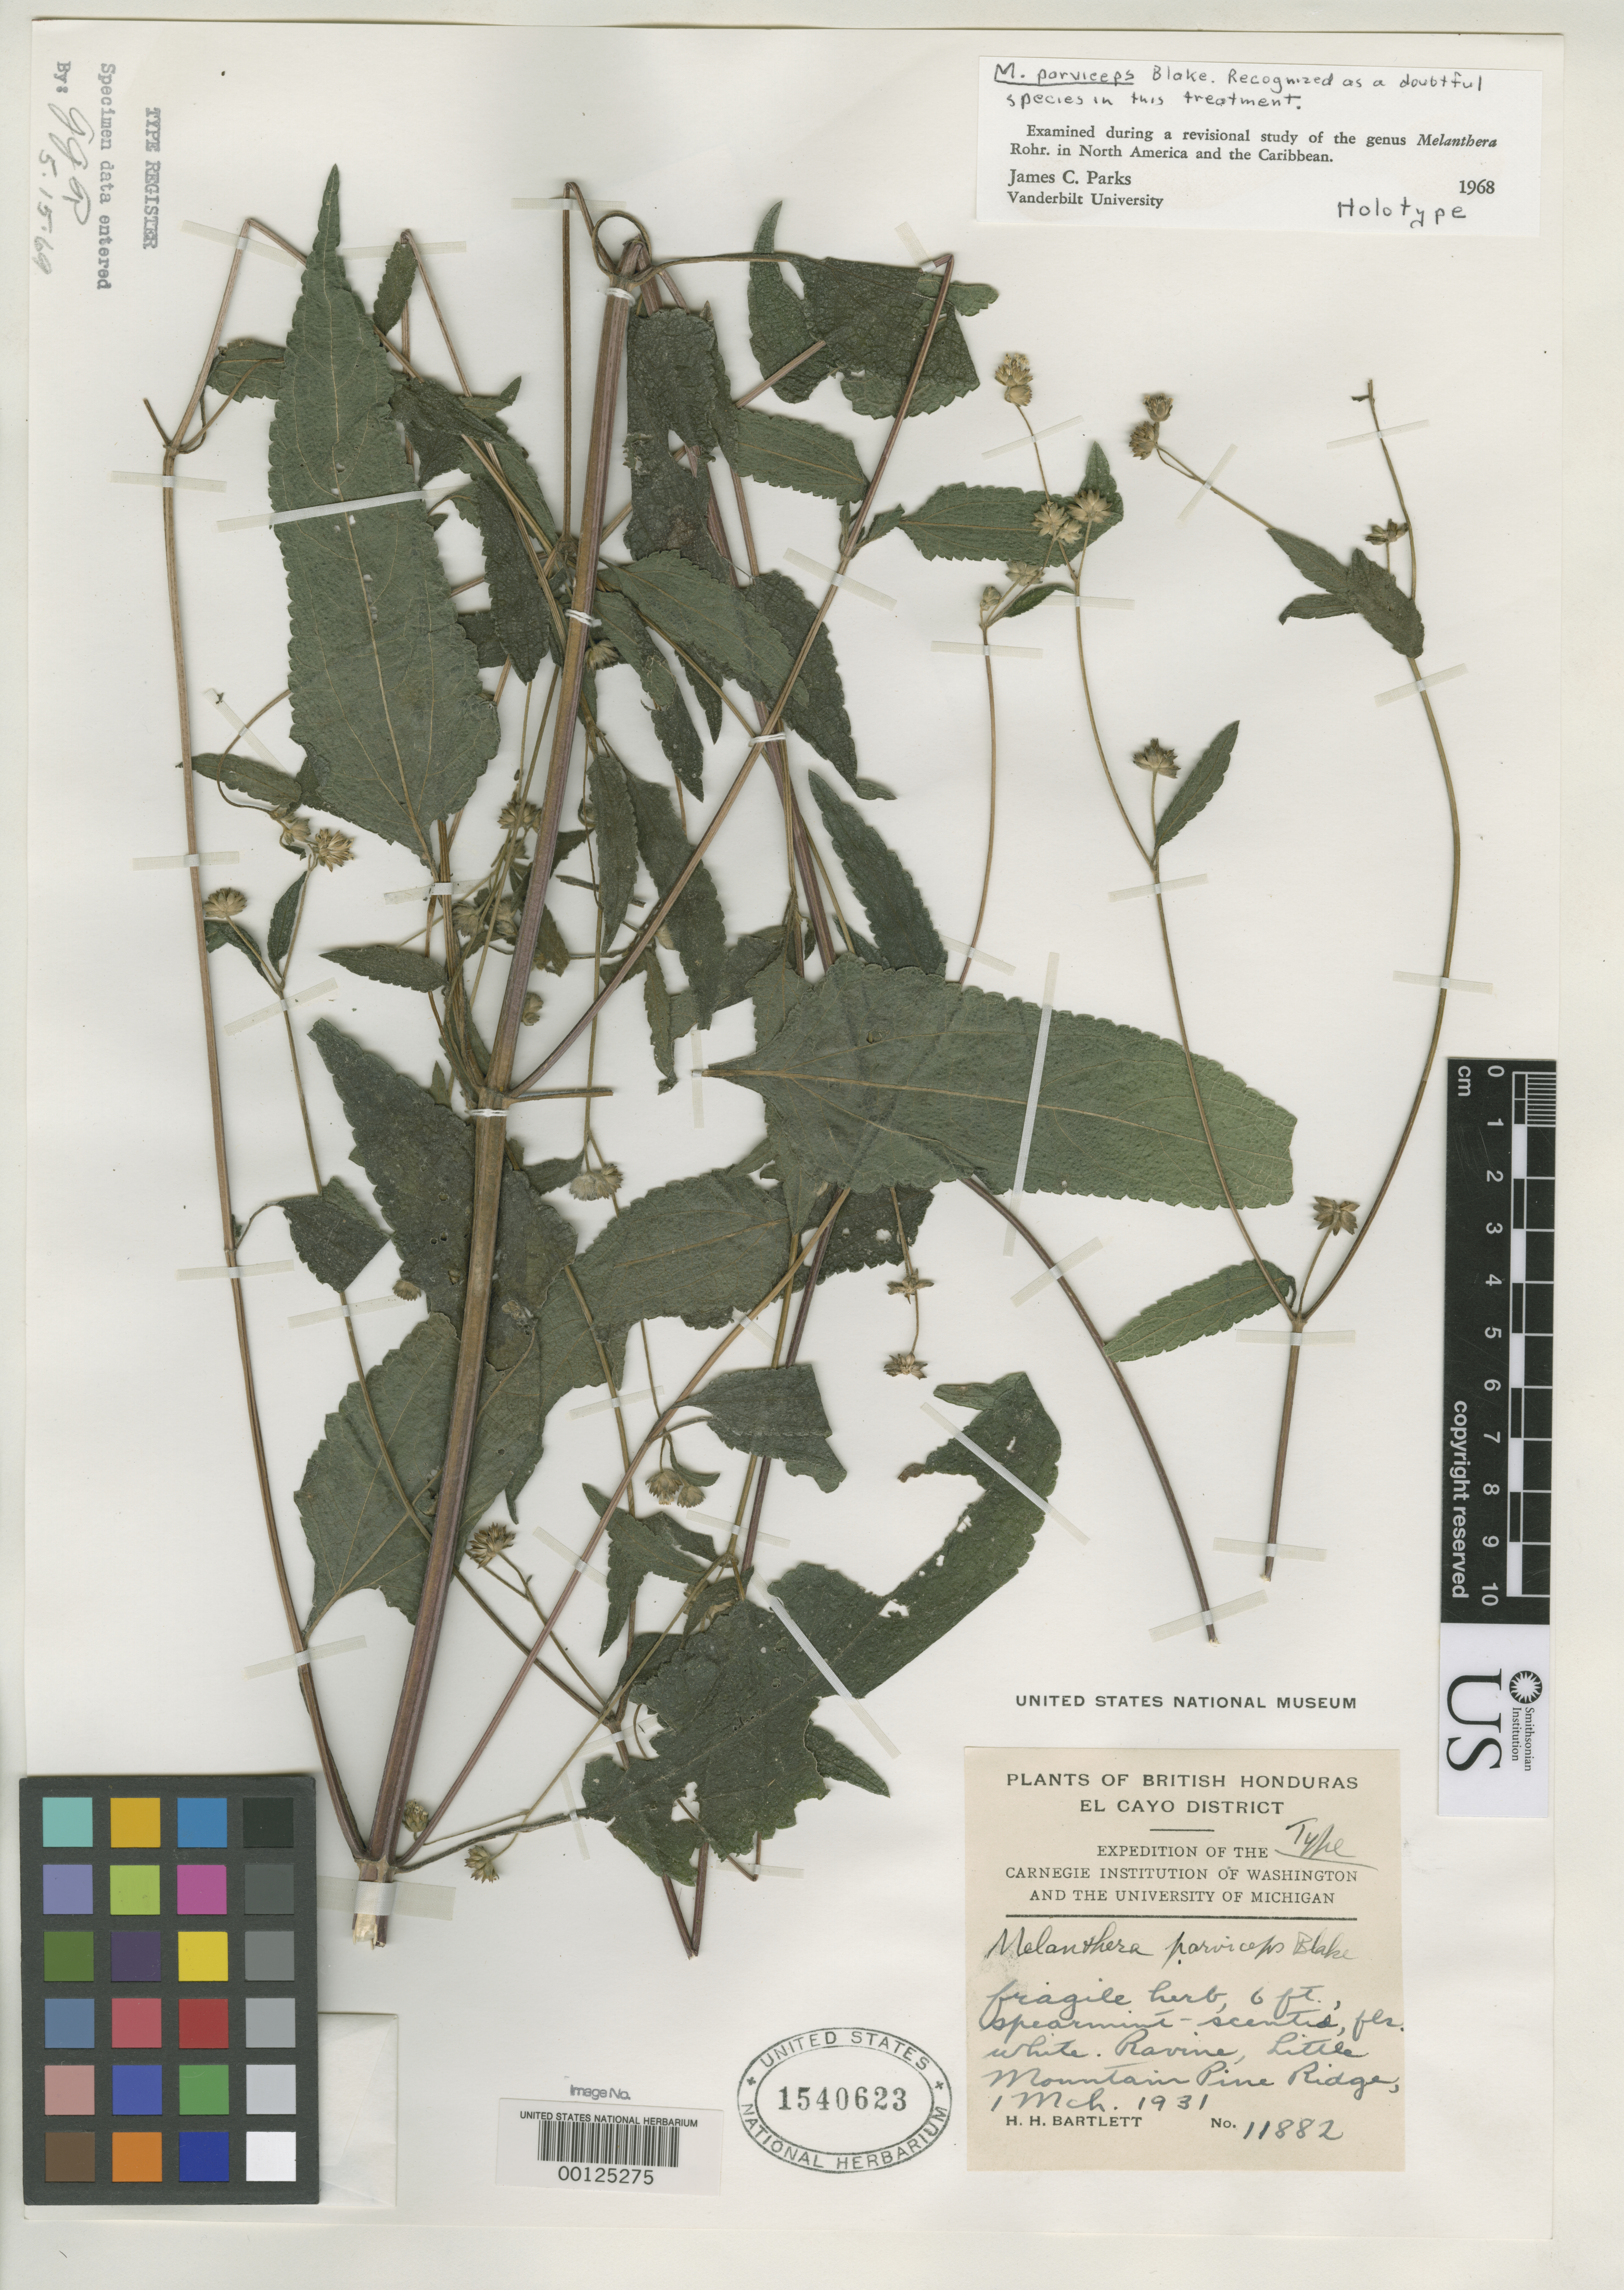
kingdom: Plantae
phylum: Tracheophyta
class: Magnoliopsida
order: Asterales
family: Asteraceae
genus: Melanthera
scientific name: Melanthera parviceps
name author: S.F. Blake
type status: Holotype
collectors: H. H. Bartlett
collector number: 11882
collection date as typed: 01 Mar 1931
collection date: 1931-03-01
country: Belize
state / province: Cayo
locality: British Honduras, El Cayo District. Little Mountain Pine Ridge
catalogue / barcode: US 1540623